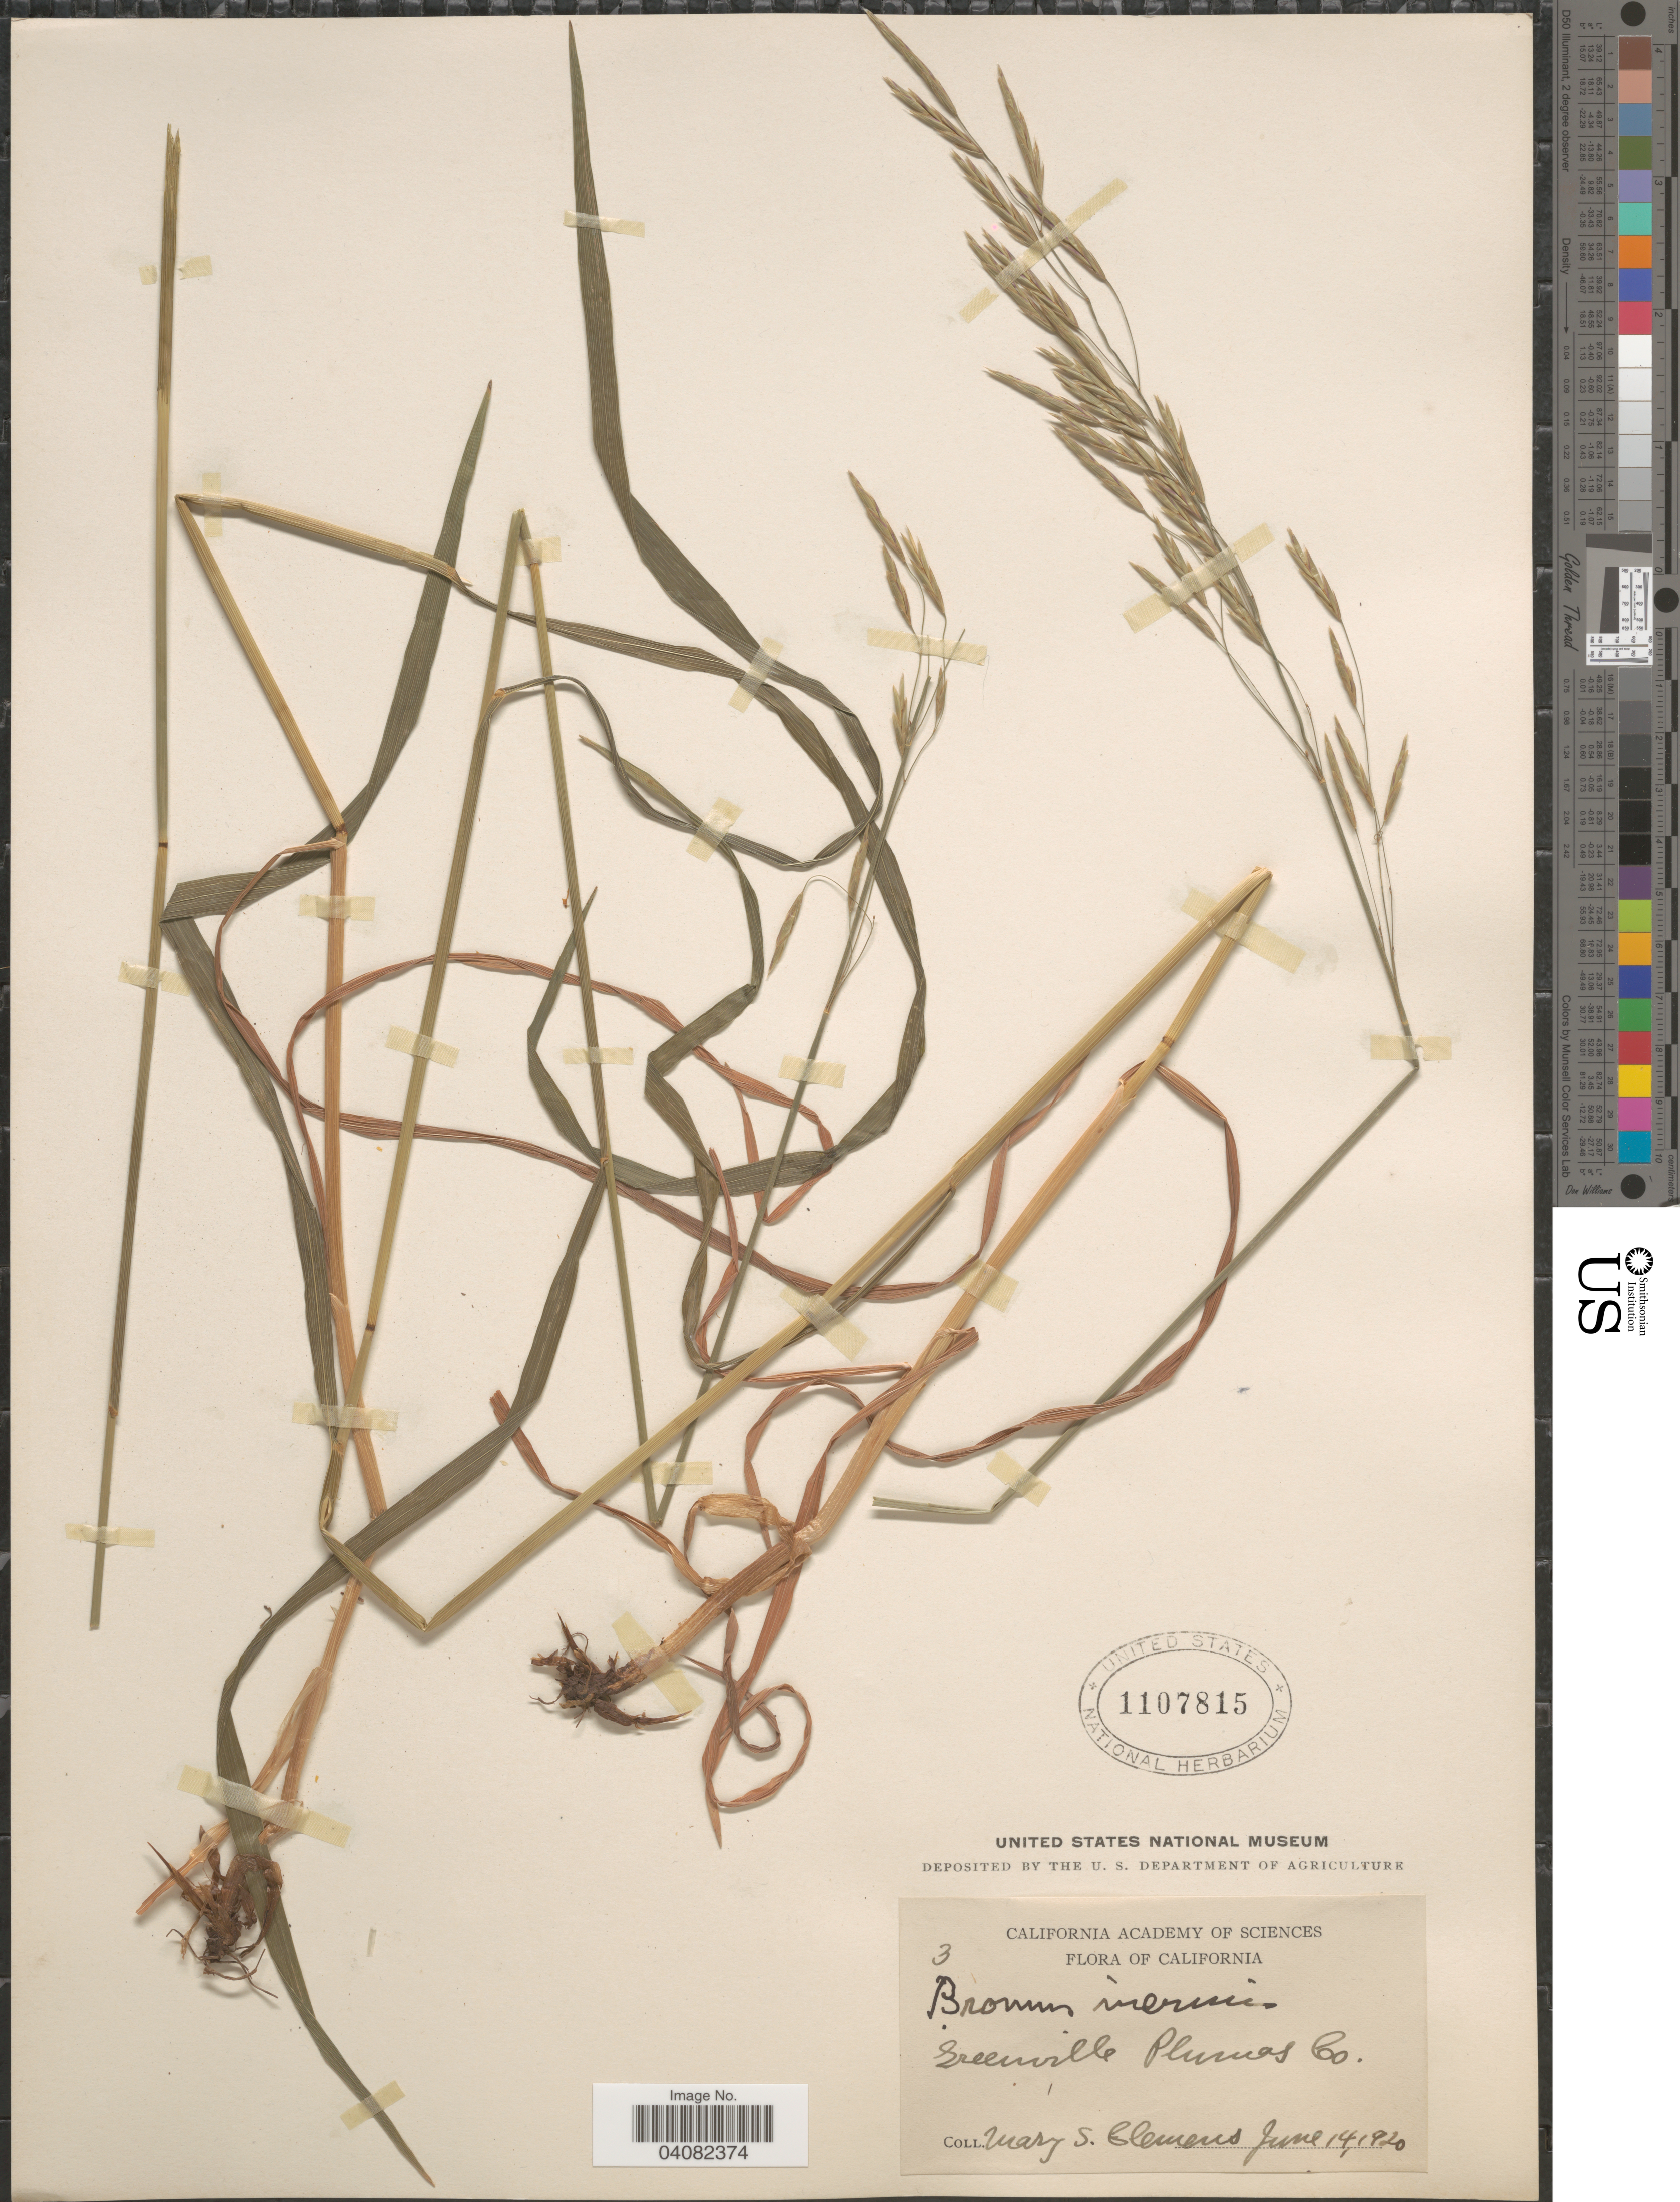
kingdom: Plantae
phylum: Tracheophyta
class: Liliopsida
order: Poales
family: Poaceae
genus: Bromus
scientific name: Bromus inermis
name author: Leyss.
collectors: M. S. Clemens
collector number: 3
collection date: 1920-06-14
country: United States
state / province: California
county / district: Plumas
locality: Greenville, Plumas Co.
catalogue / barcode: US 1107815